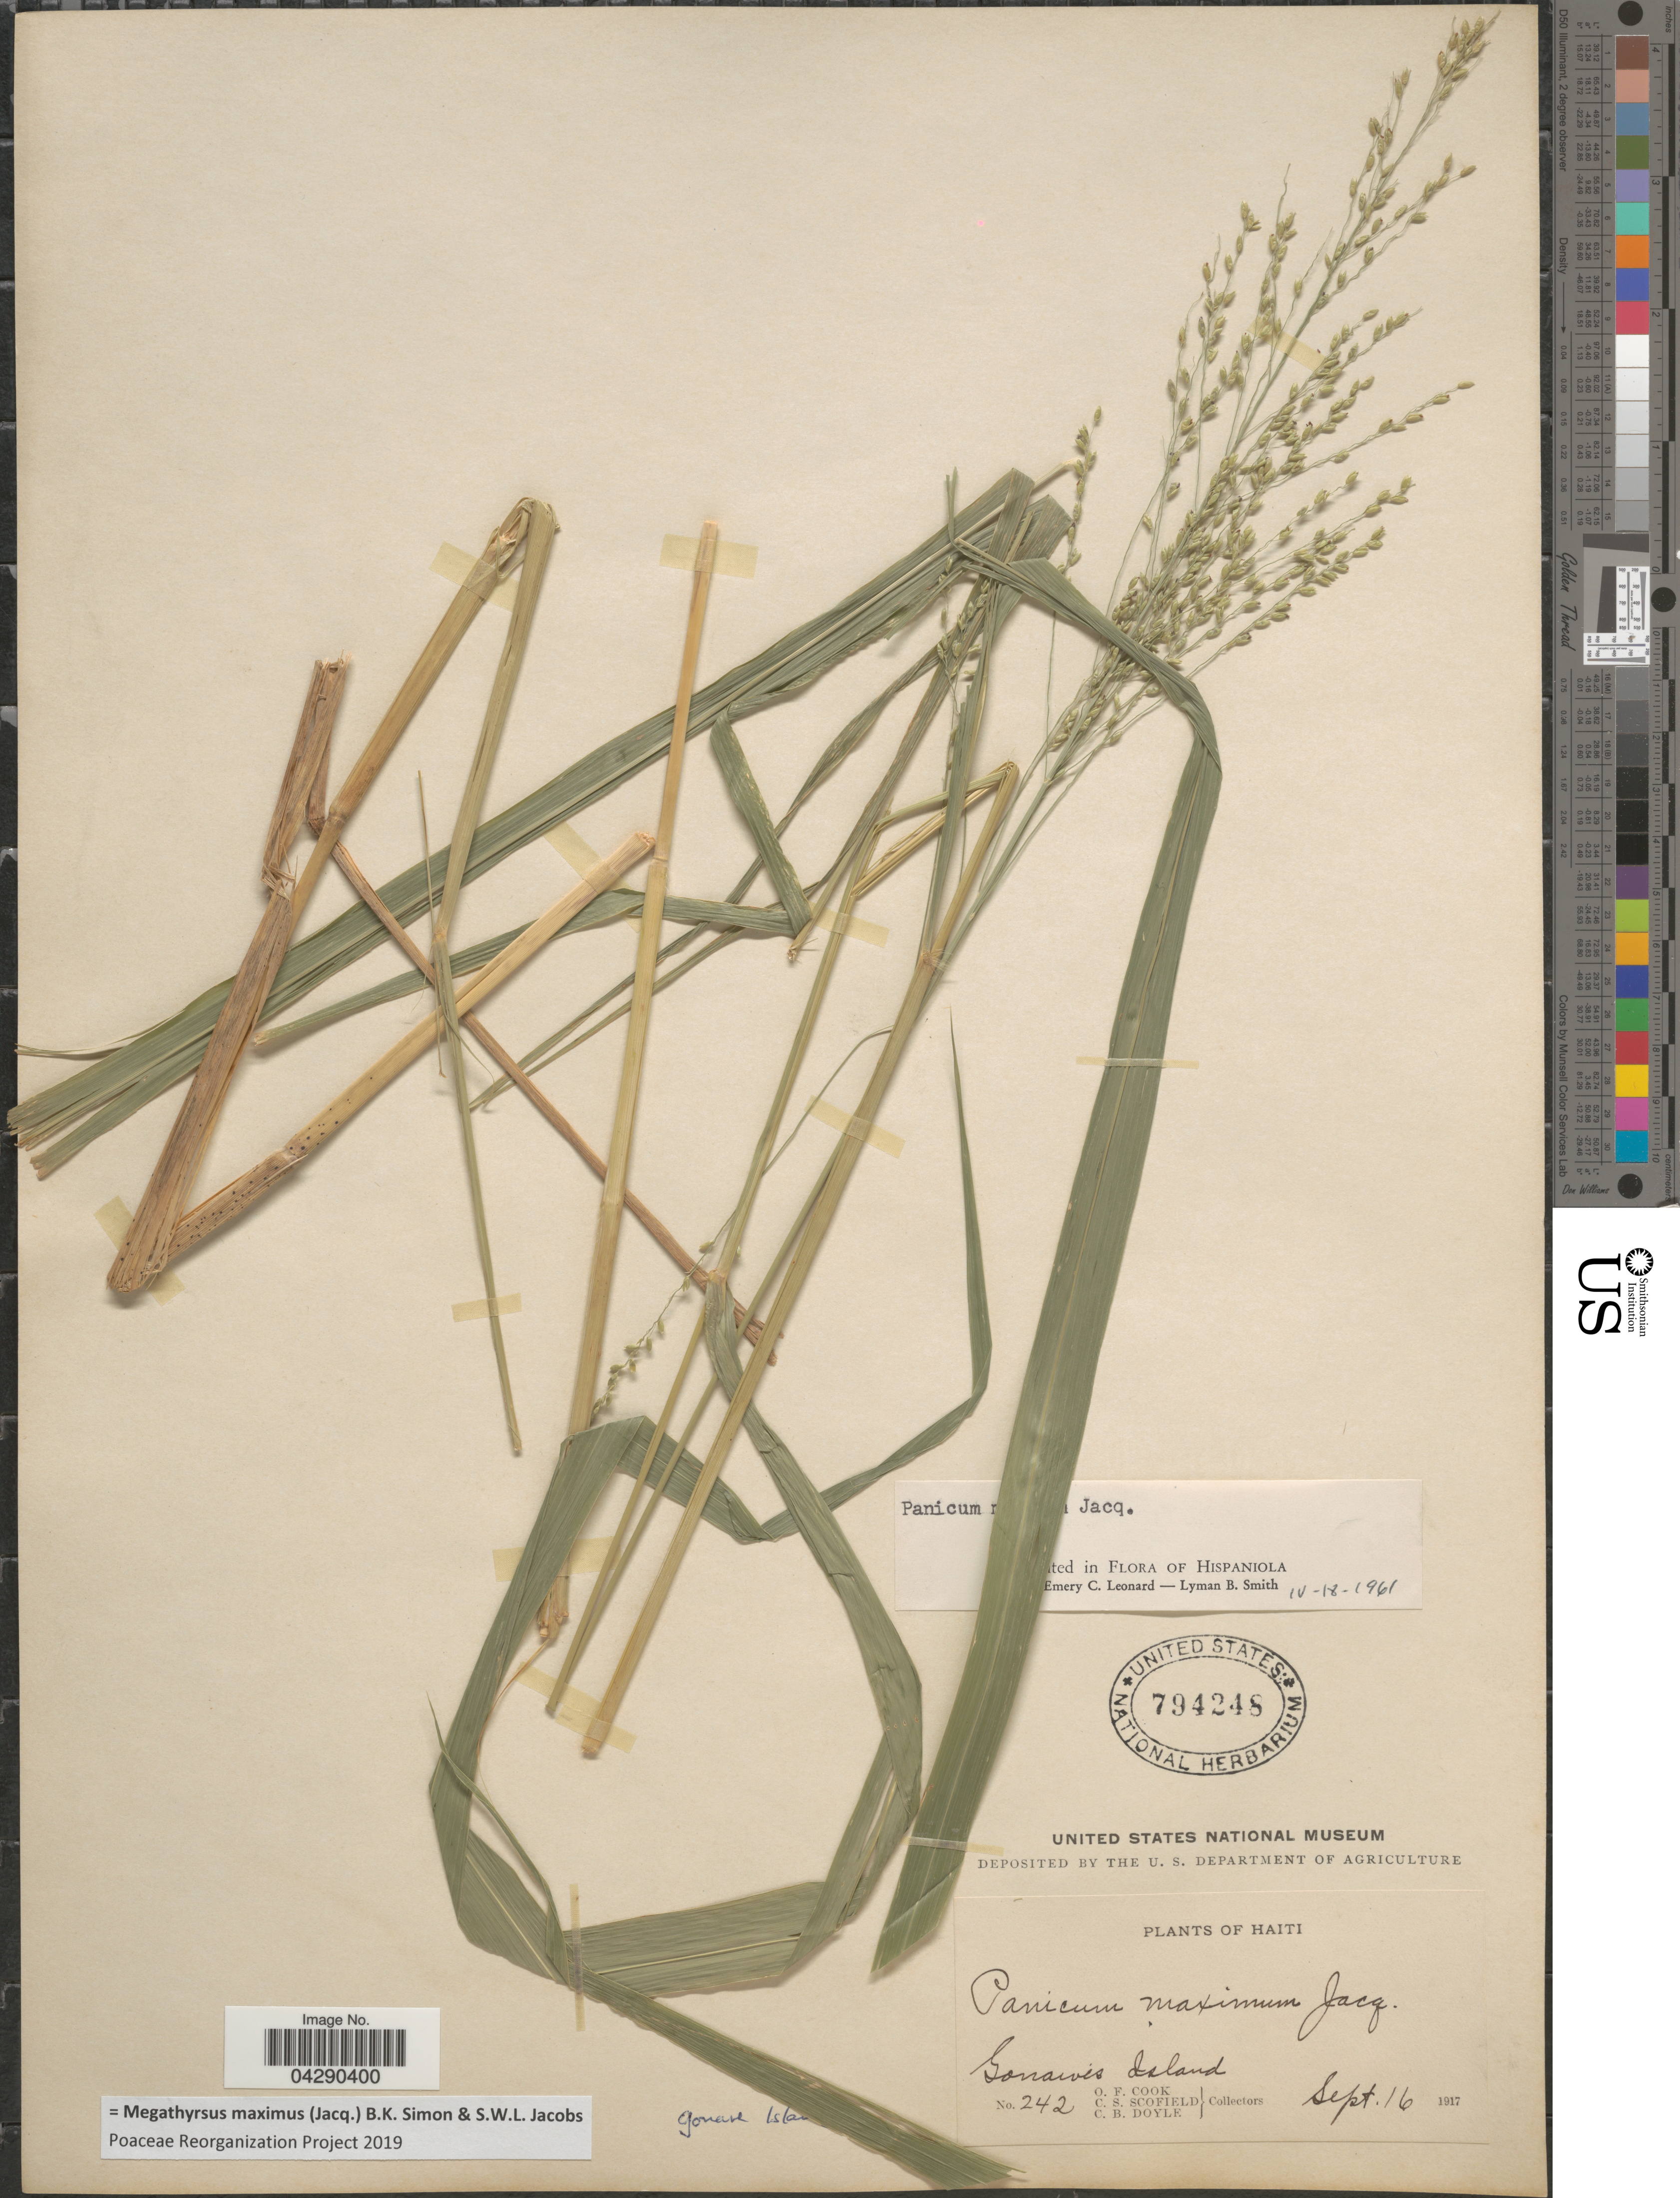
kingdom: Plantae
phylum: Tracheophyta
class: Liliopsida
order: Poales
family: Poaceae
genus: Megathyrsus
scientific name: Megathyrsus maximus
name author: (Jacq.) B.K. Simon & S.W.L. Jacobs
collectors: O. F. Cook, C. Scofield & C. Doyle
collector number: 242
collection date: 1917-09-16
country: Haiti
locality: Gonaives Island.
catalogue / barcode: US 794248